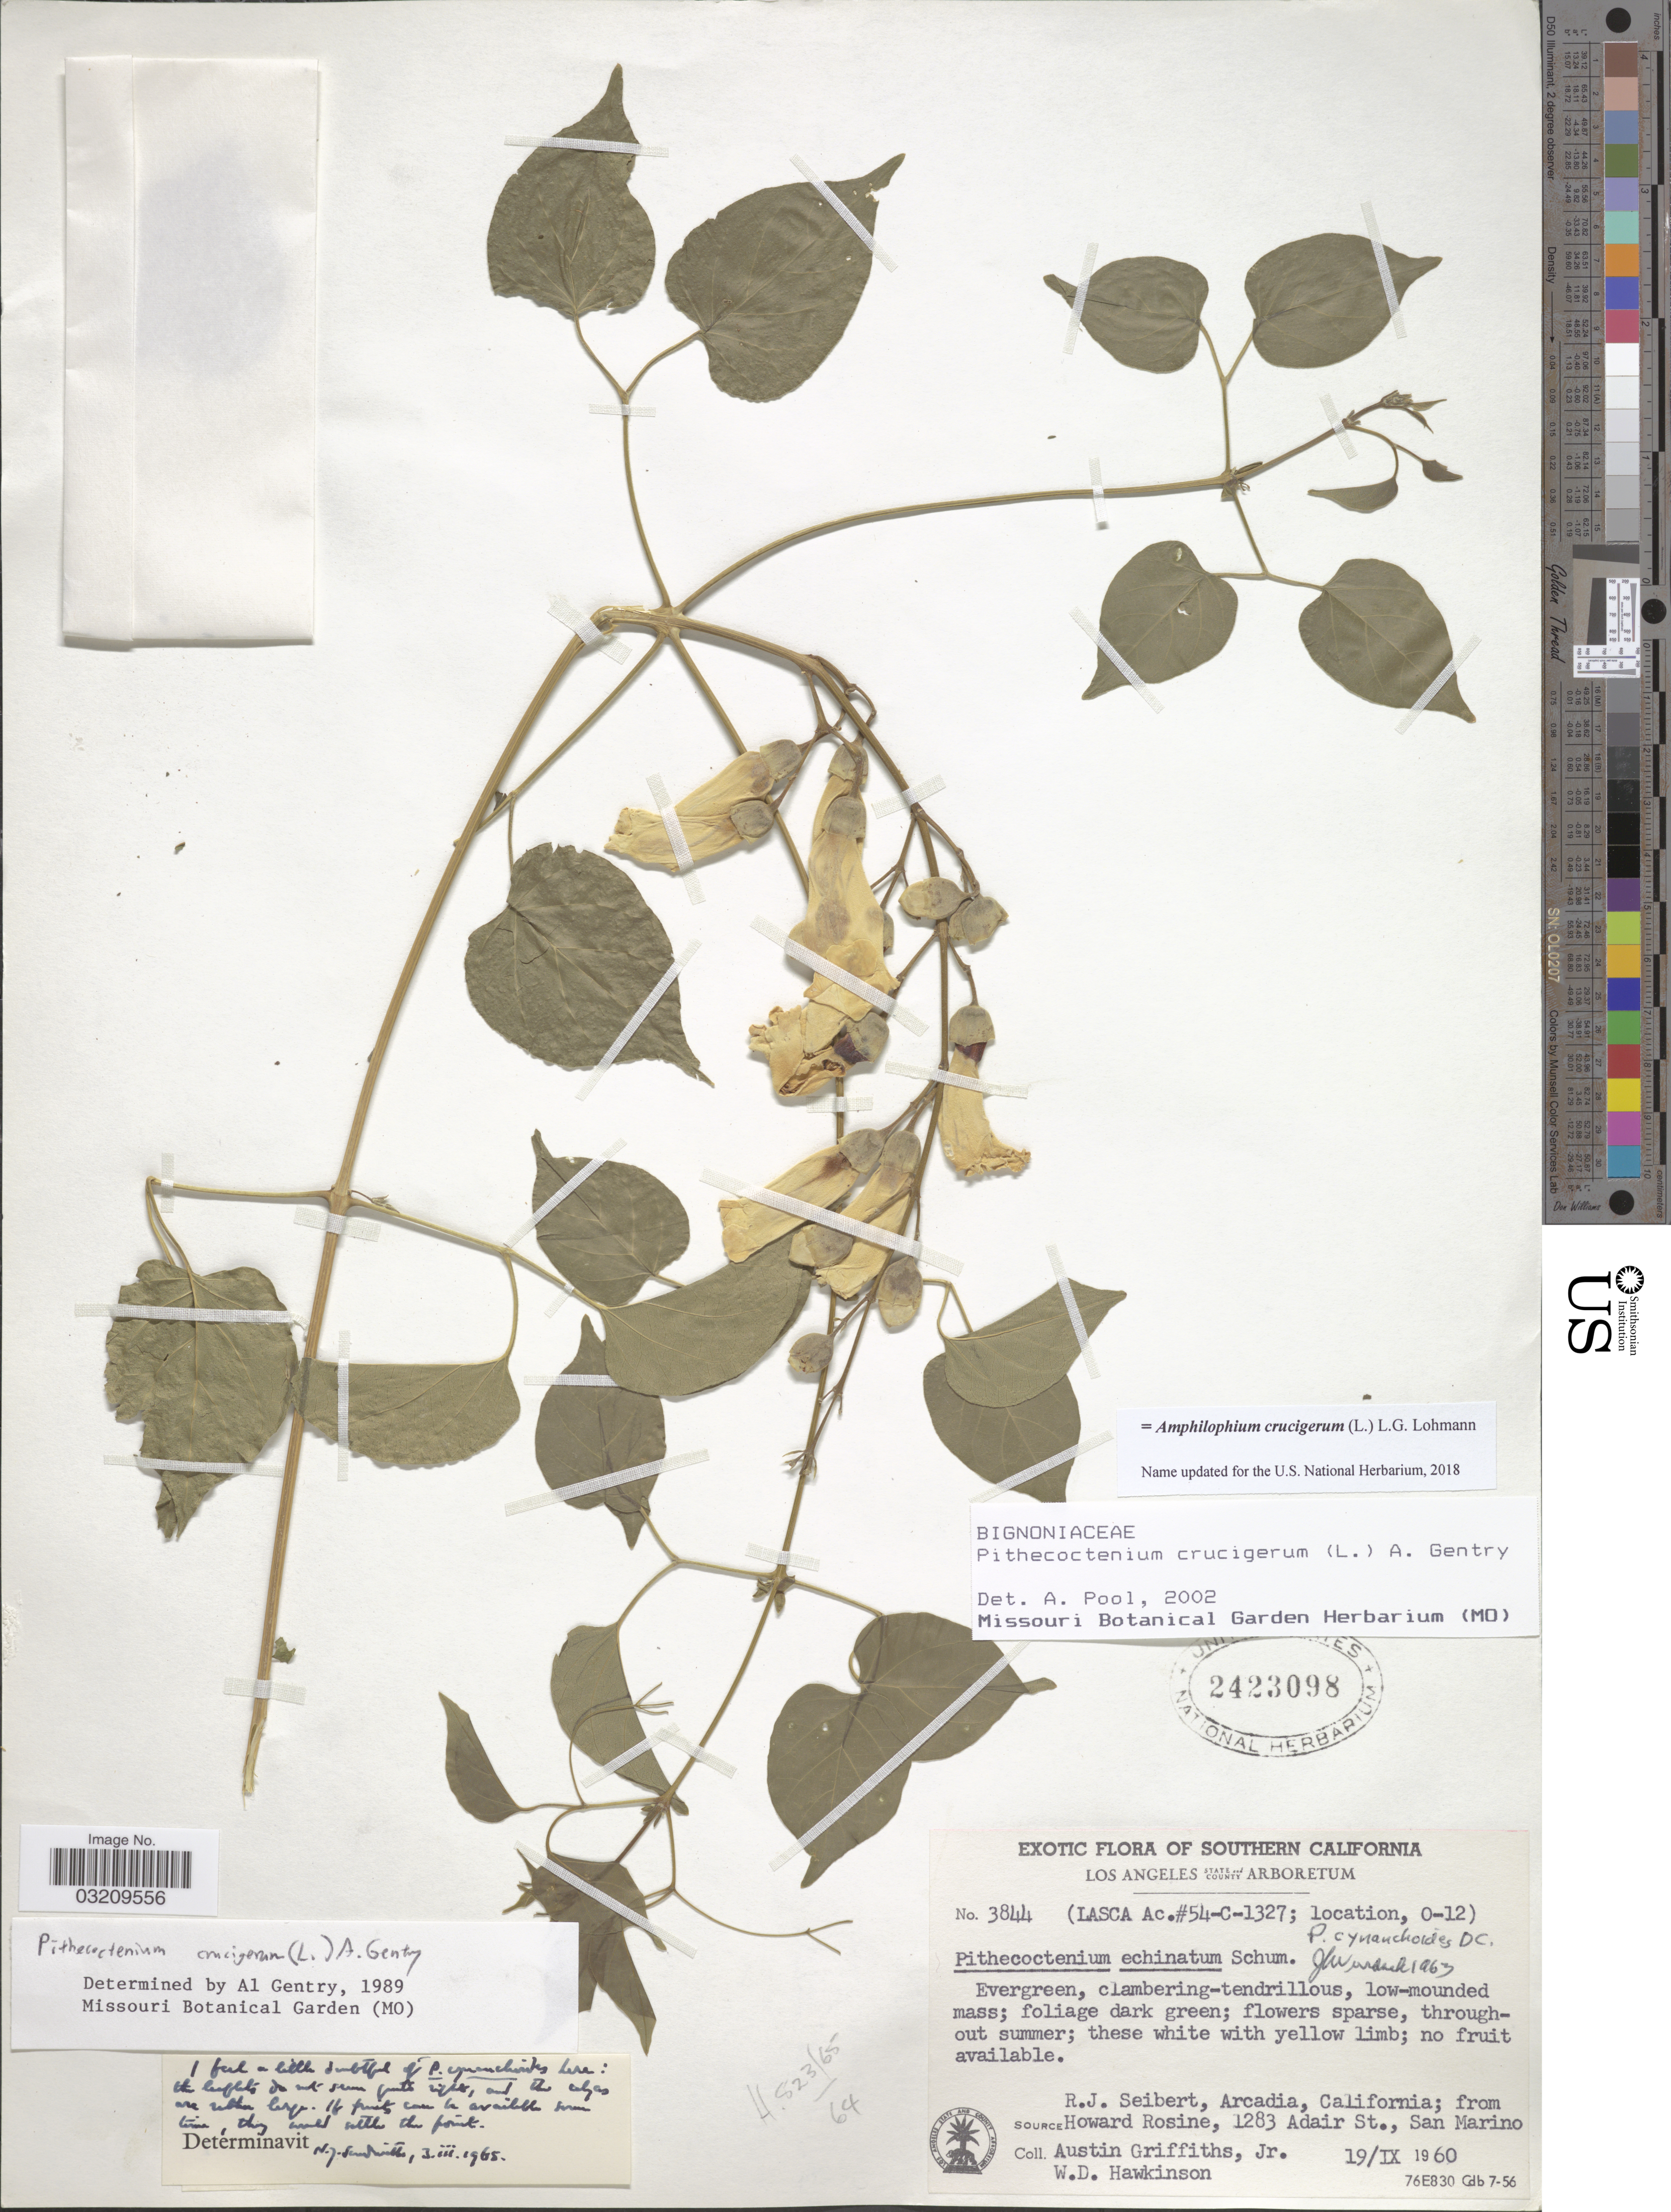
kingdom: Plantae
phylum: Tracheophyta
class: Magnoliopsida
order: Lamiales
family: Bignoniaceae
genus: Amphilophium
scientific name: Amphilophium crucigerum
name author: (L.) L.G. Lohmann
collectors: A. Griffiths & W. Hawkinson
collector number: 3844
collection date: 1960-09-19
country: United States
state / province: California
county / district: Los Angeles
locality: Southern California. Los Angeles State and County Arboretum. Location, 0-12. [unsure placement]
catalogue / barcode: US 2423098